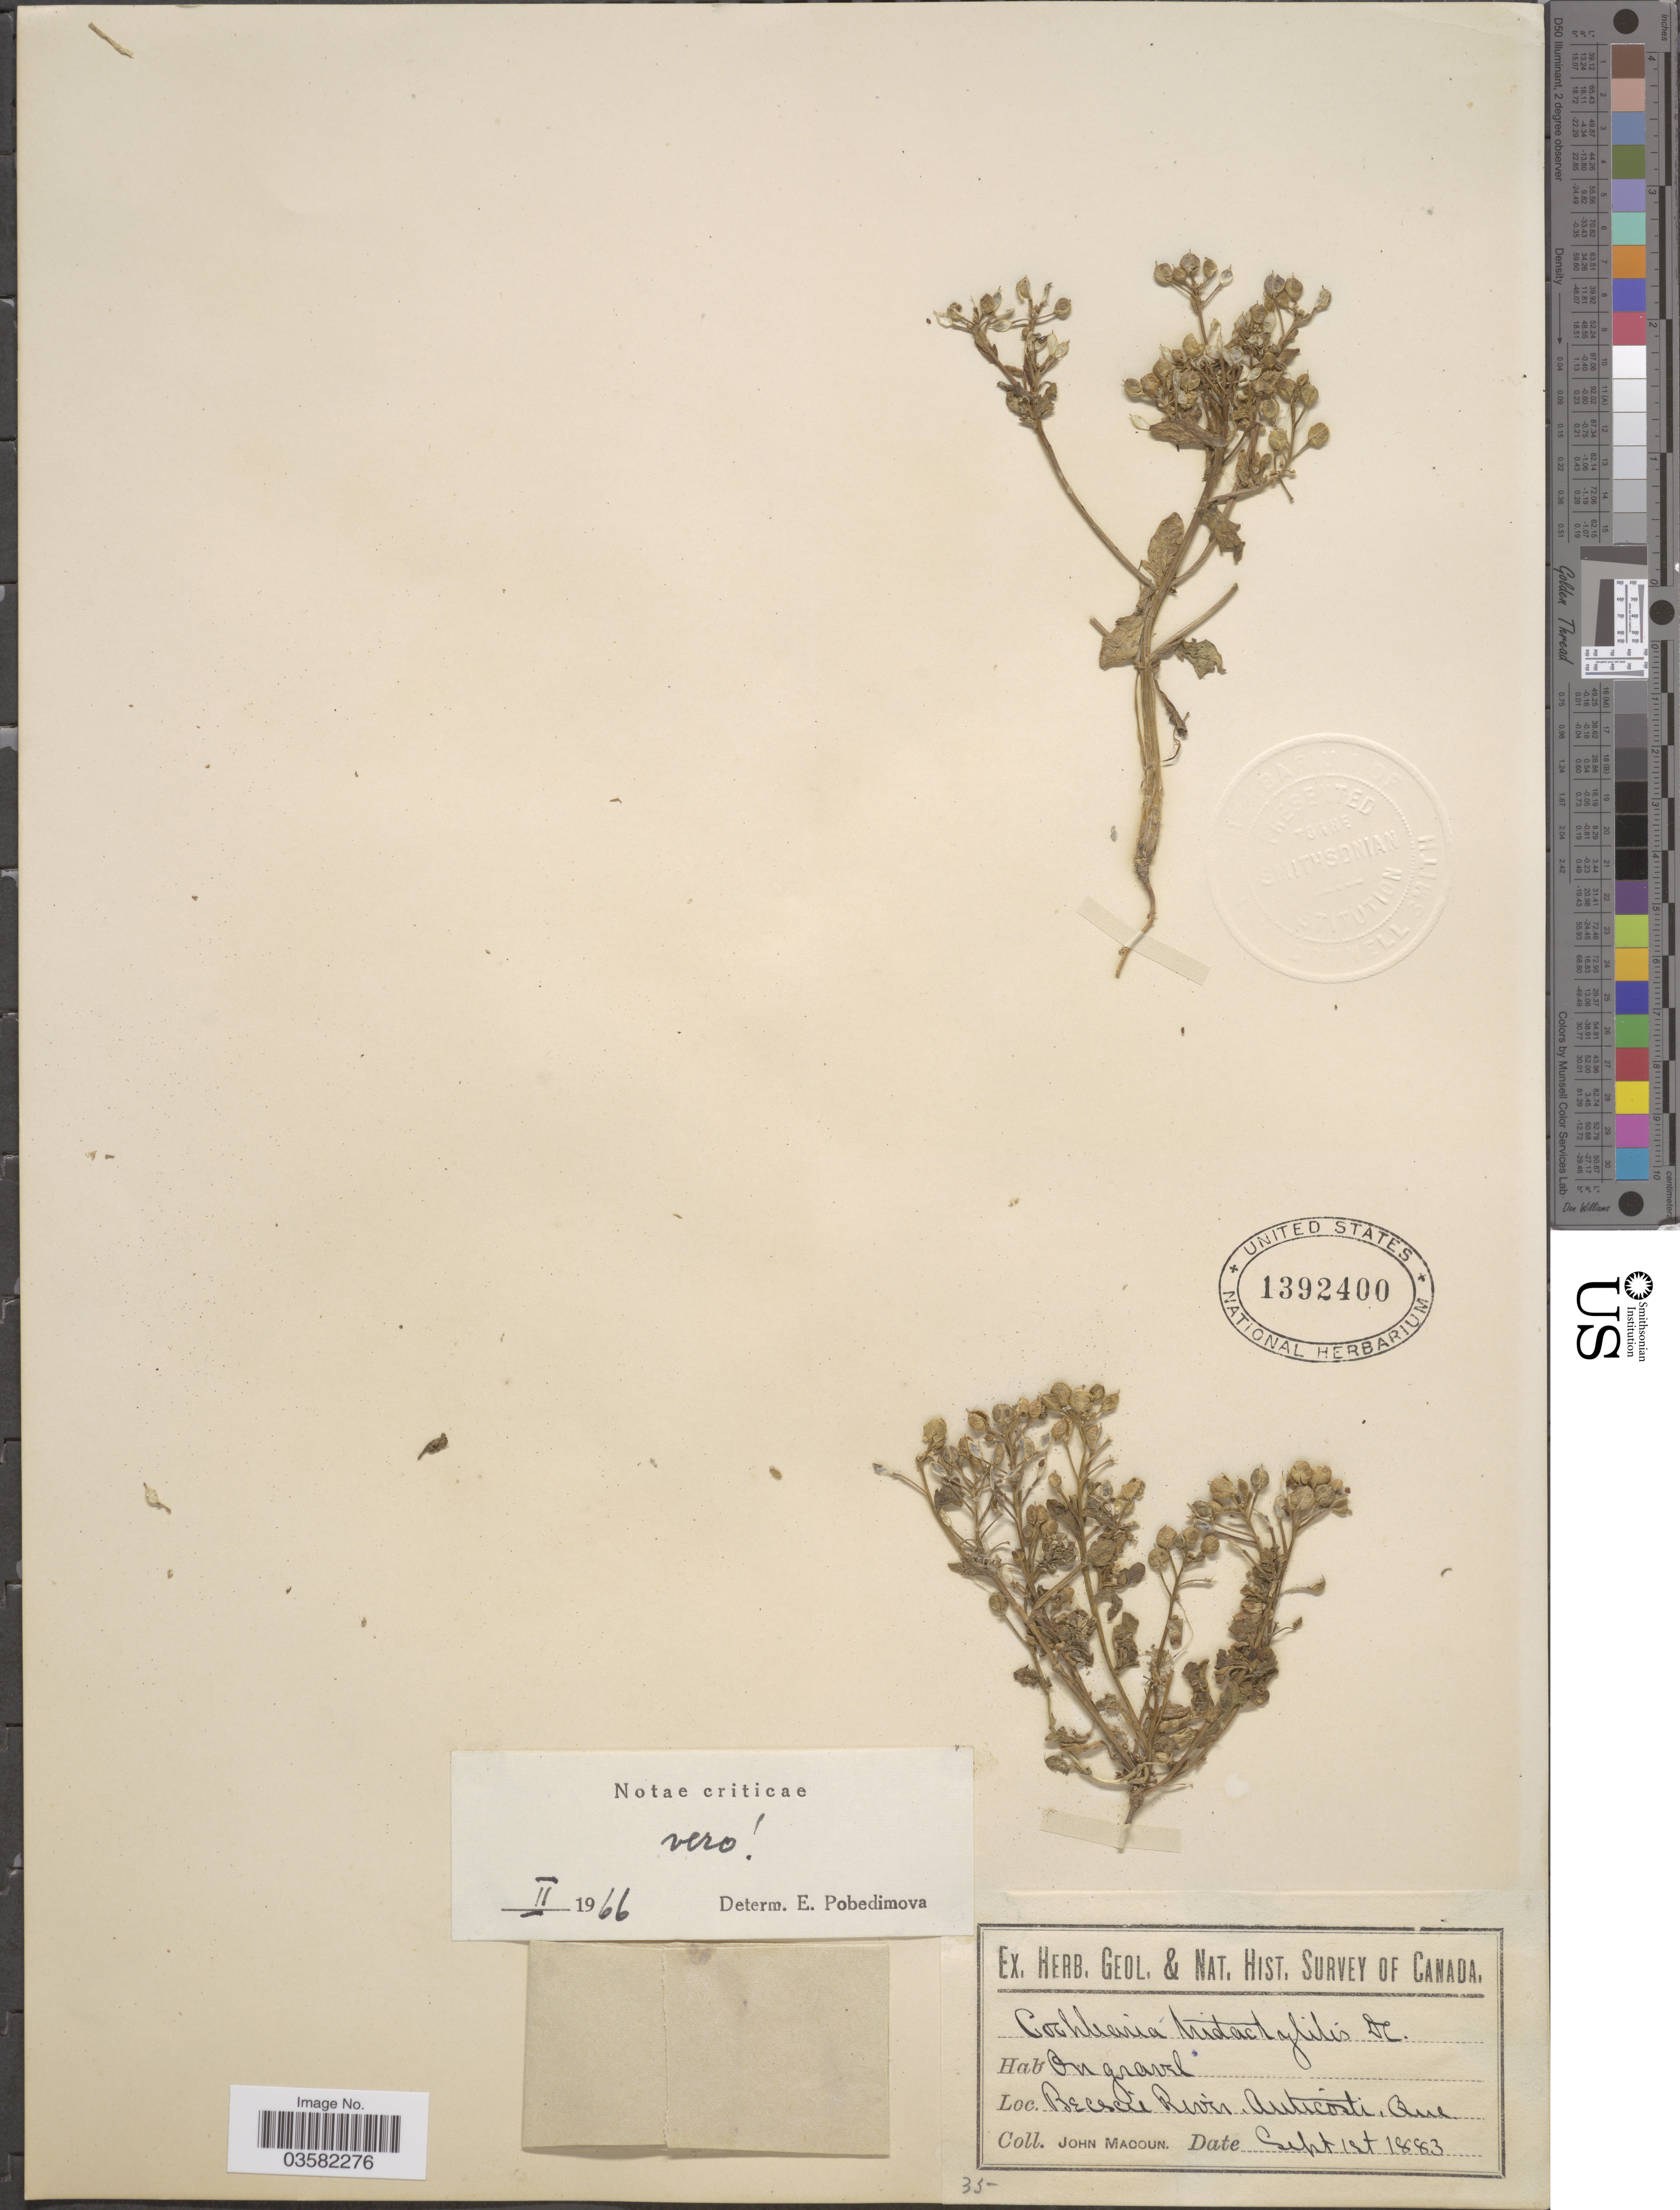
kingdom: Plantae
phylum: Tracheophyta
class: Magnoliopsida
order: Brassicales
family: Brassicaceae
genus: Cochlearia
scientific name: Cochlearia tridactylites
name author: Banks ex DC.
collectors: J. Macoun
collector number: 35?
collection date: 1883-09-01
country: Canada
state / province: Quebec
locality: Becsies River, Anticosti.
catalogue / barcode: US 1392400